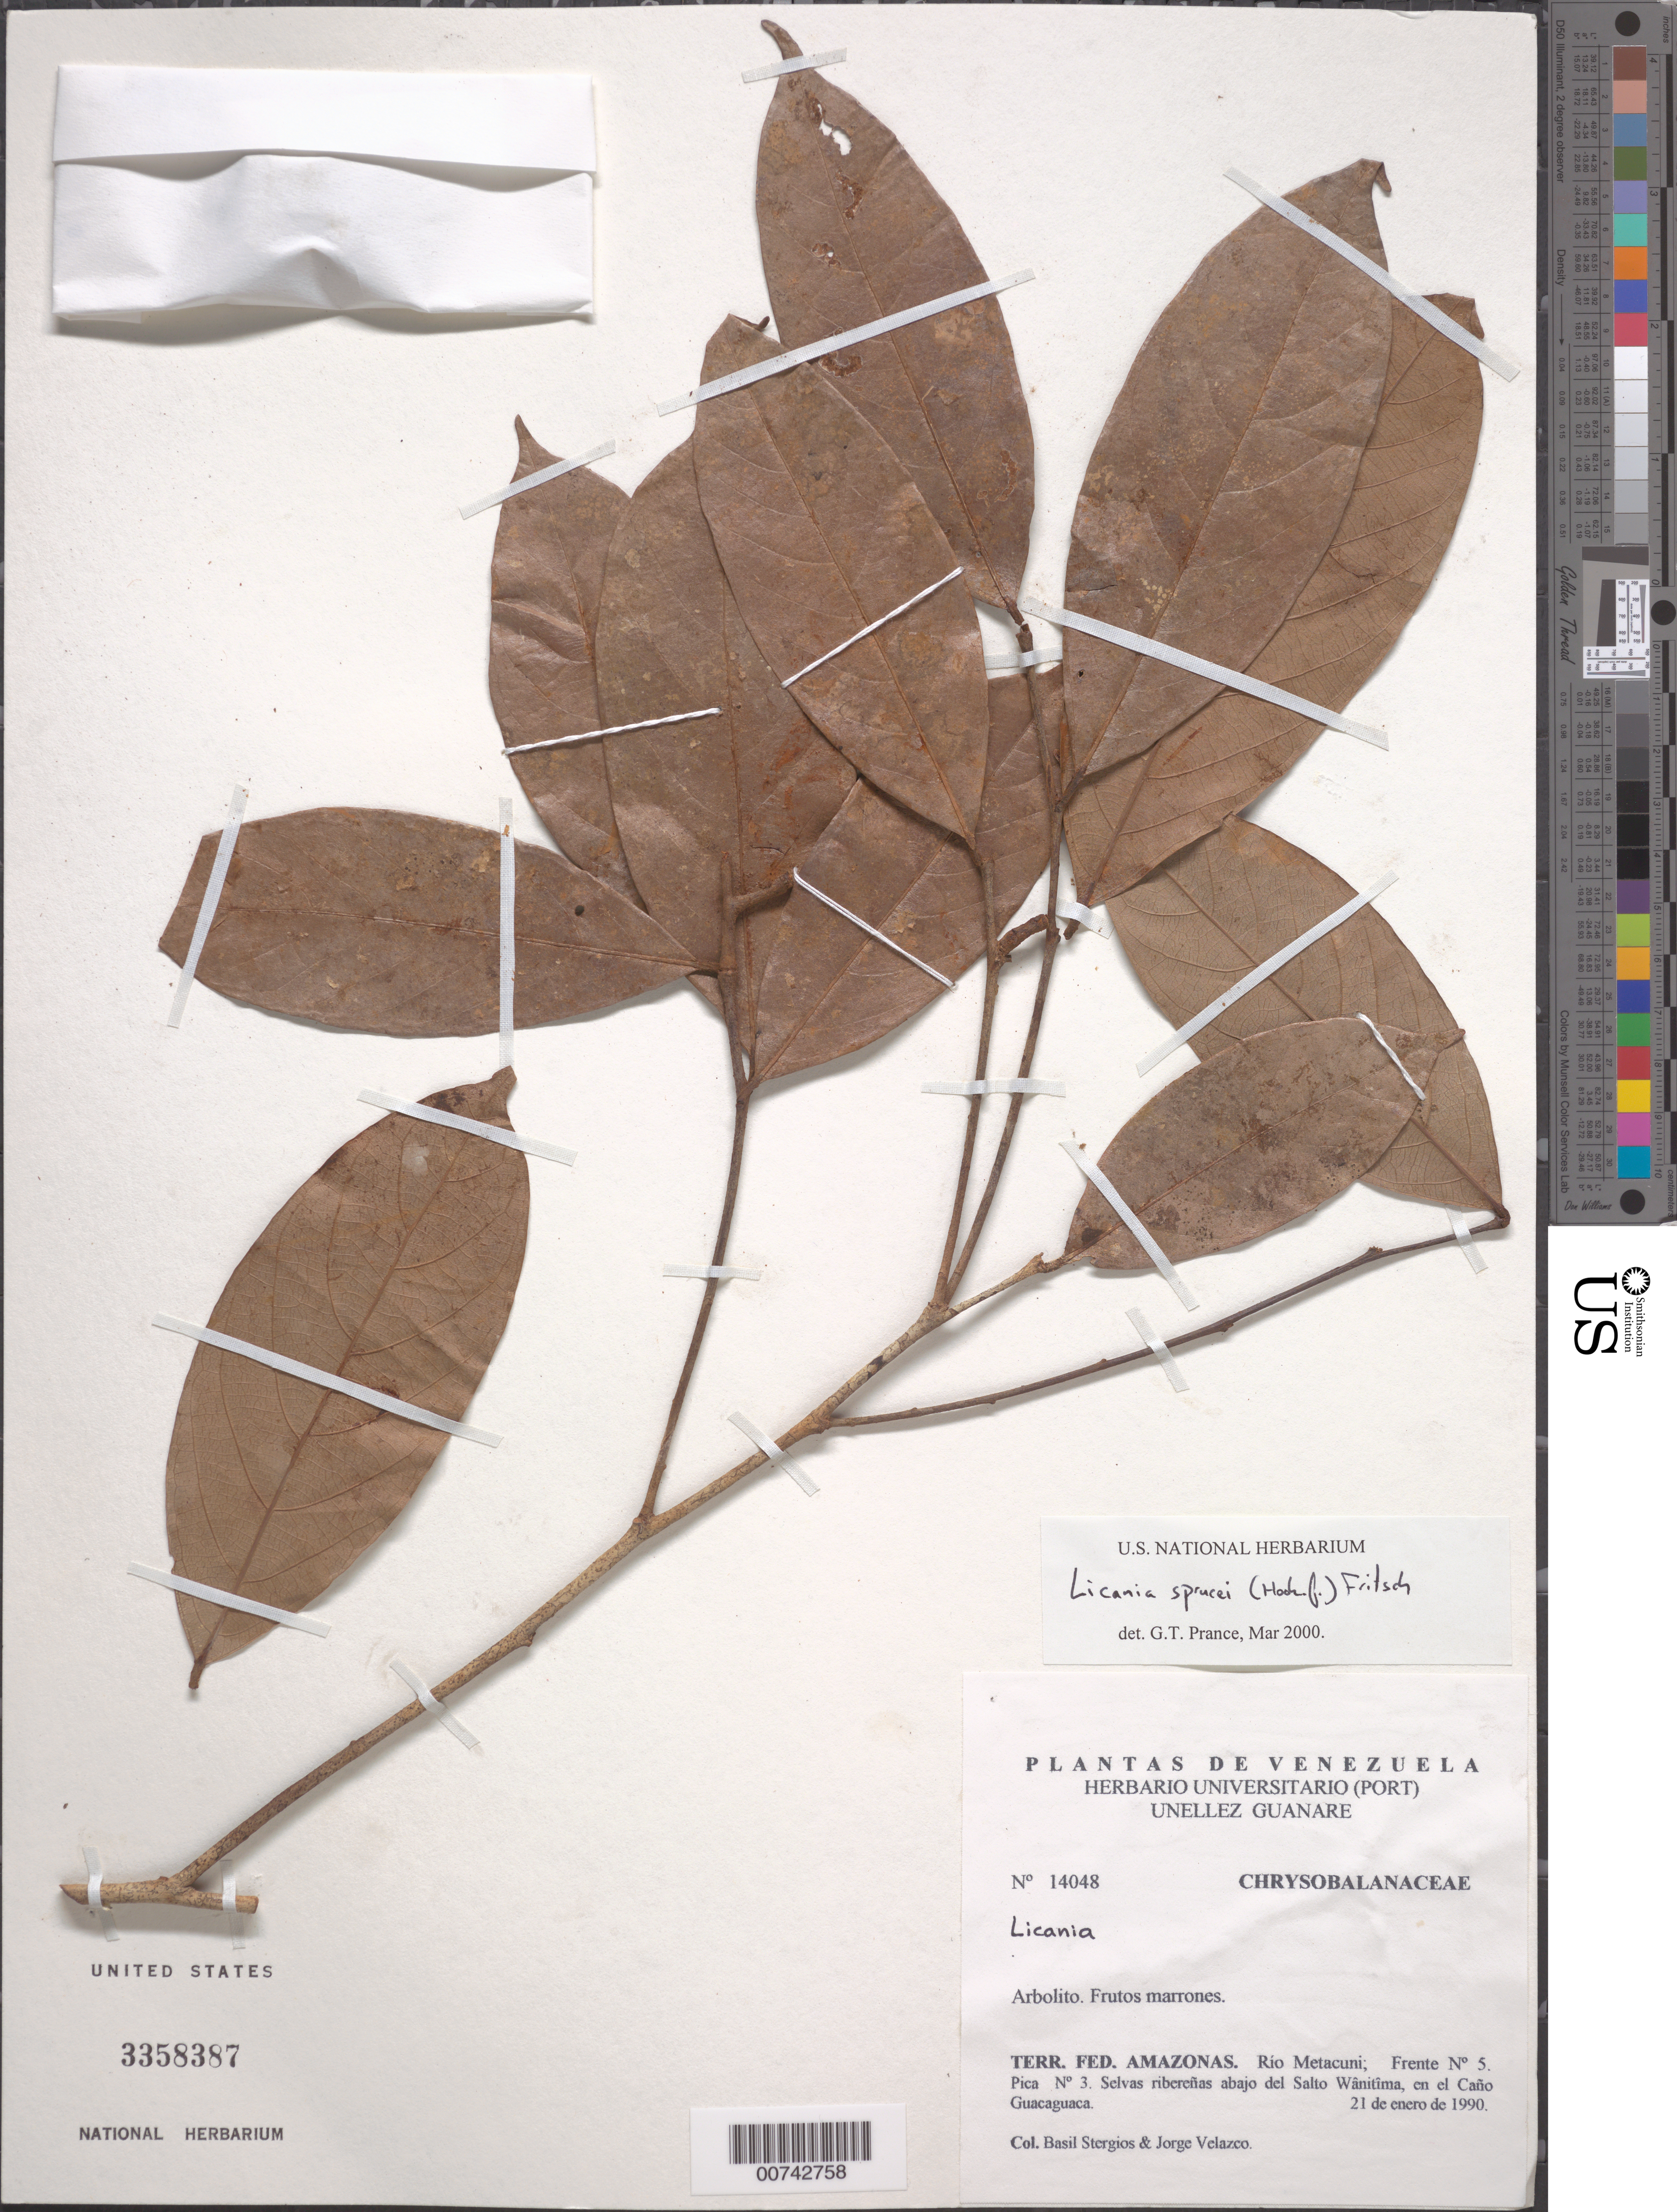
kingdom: Plantae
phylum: Tracheophyta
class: Magnoliopsida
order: Malpighiales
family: Chrysobalanaceae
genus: Leptobalanus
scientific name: Leptobalanus sprucei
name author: (Hook. f.) Sothers & Prance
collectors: B. G. Stergios & J. Velazco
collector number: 14048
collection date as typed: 21-Jan-90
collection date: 1990-01-21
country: Venezuela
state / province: Amazonas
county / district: Alto Orinoco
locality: Río Metacuni; Frente no. 5, Pica no. 3; abajo del Salto Wânitîma, en el Caño Guacaguaca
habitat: Selvas riberenas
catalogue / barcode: US 3358387